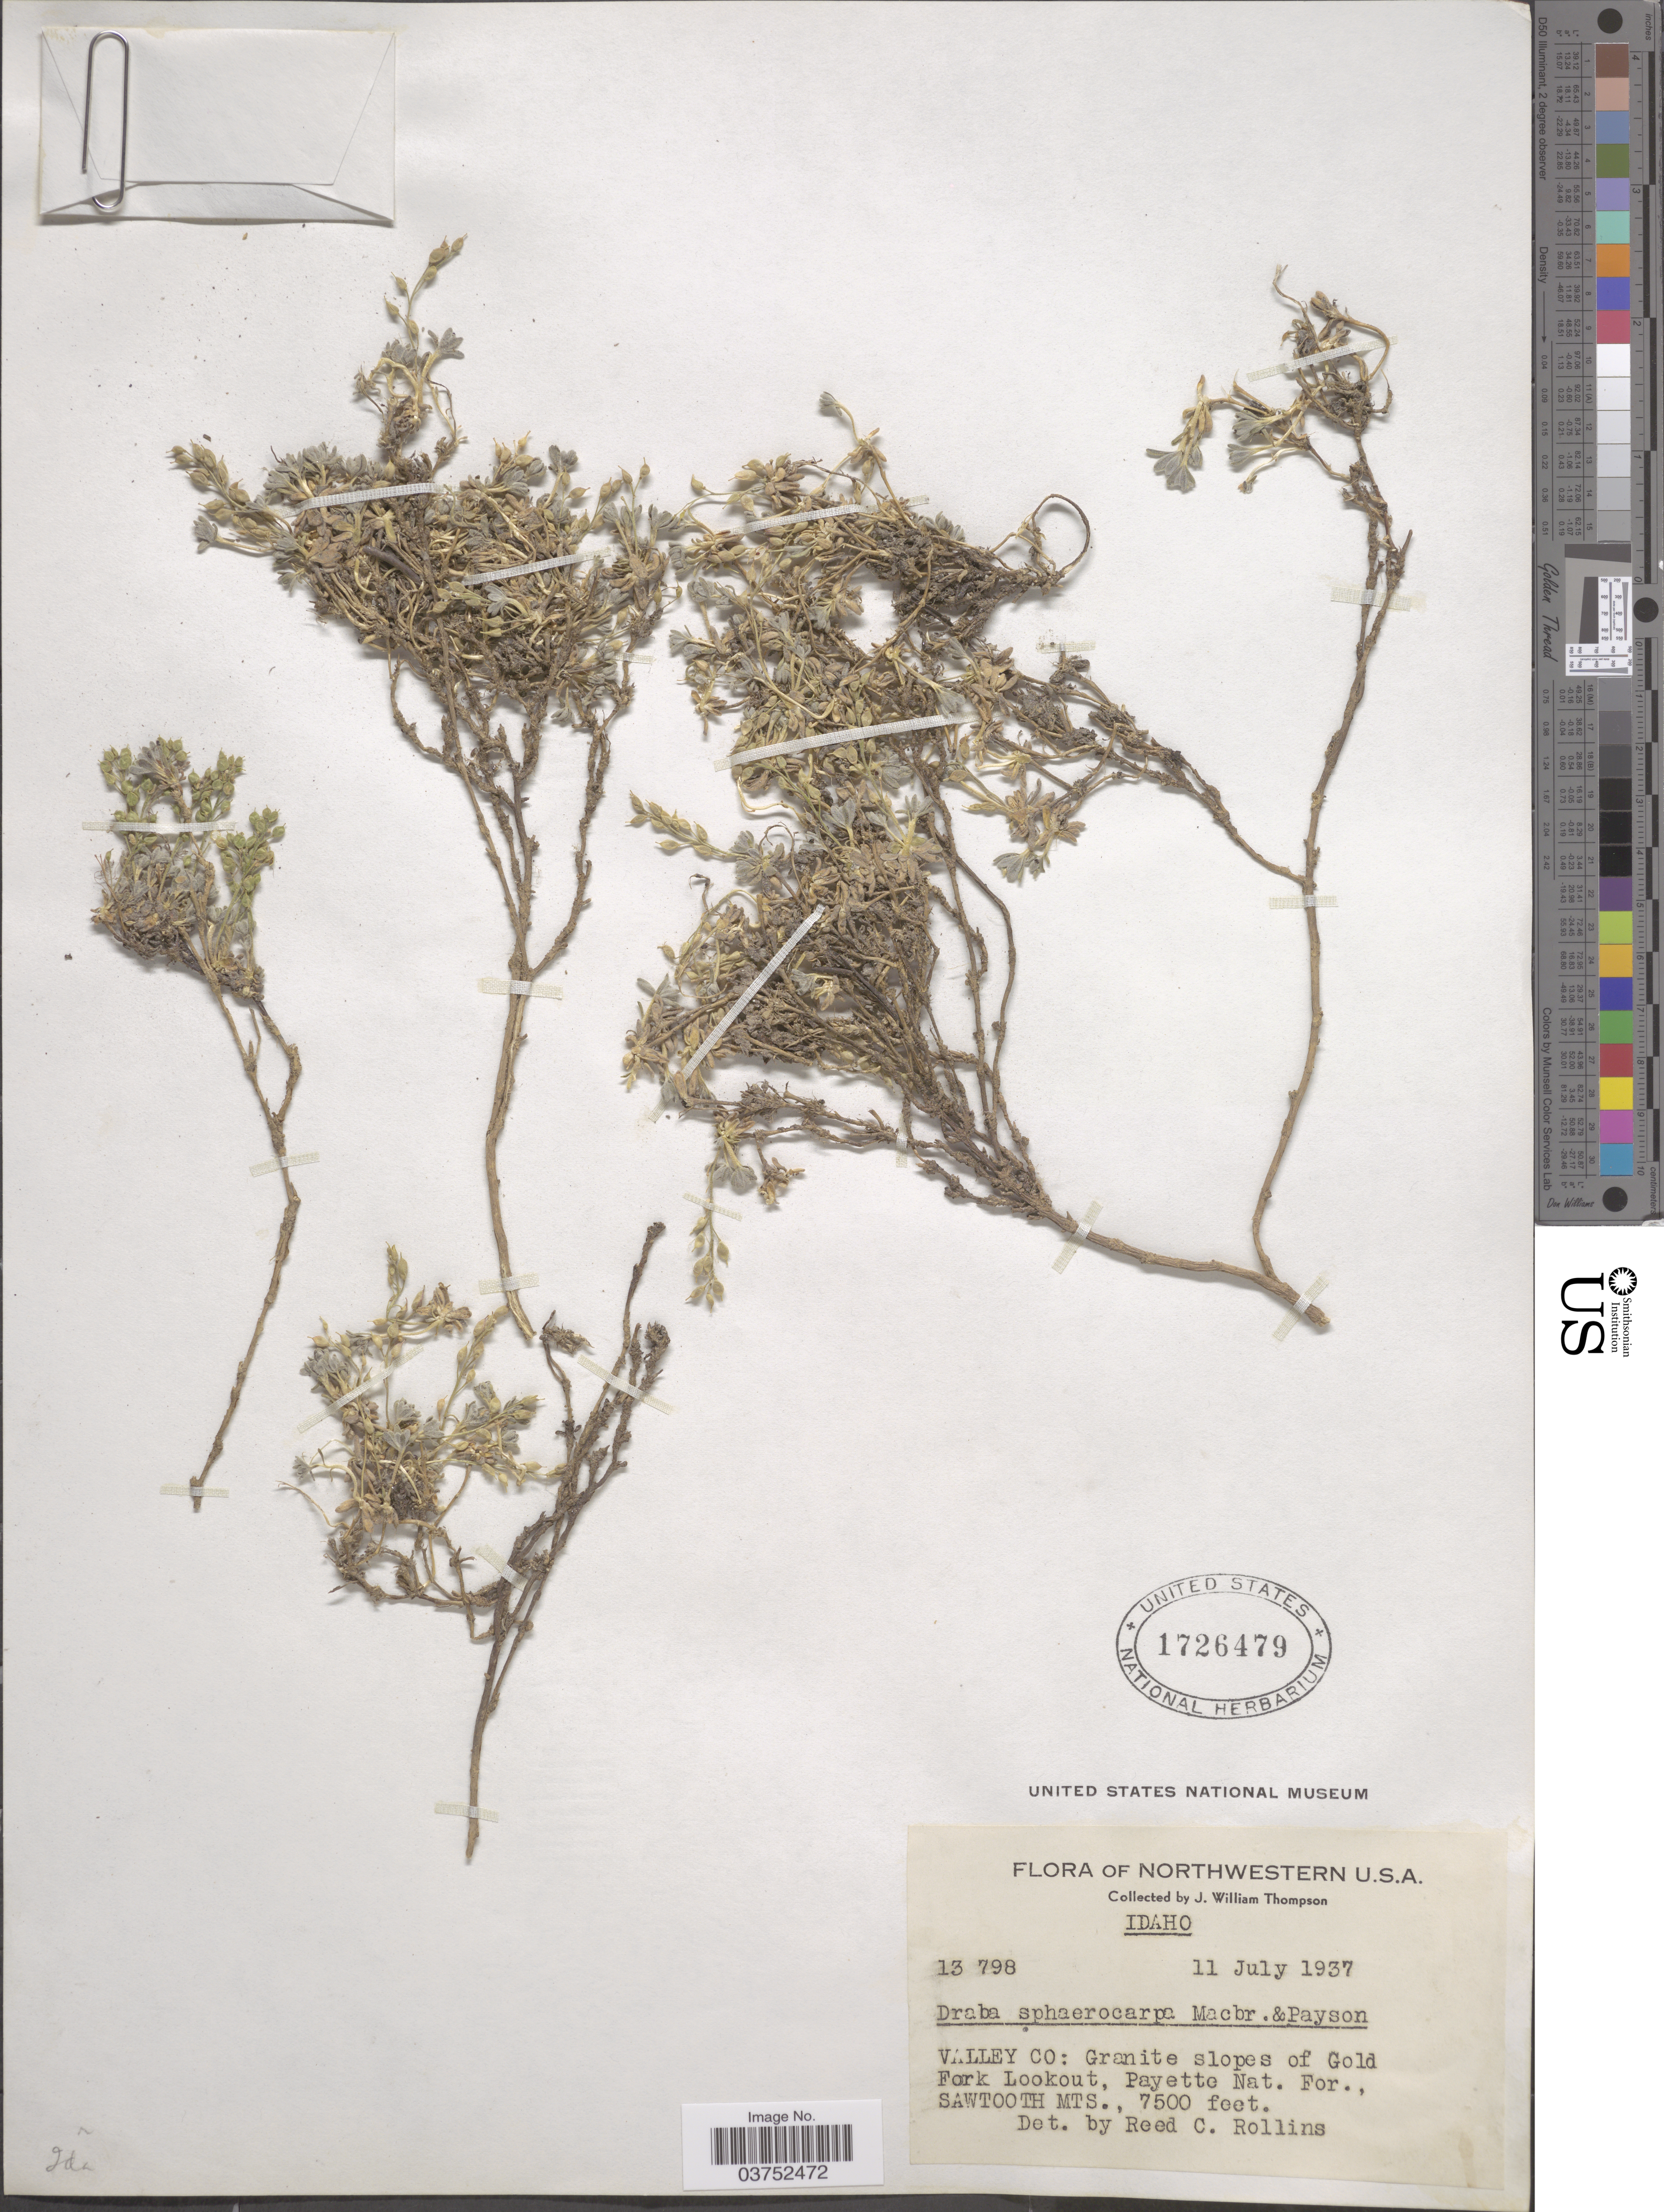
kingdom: Plantae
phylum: Tracheophyta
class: Magnoliopsida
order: Brassicales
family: Brassicaceae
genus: Draba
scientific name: Draba sphaerocarpa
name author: J.F. Macbr. & Payson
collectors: J. W. Thompson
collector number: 13798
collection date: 1937-07-11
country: United States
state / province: Idaho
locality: Northwestern U.S.A. Valley Co: Granite slopes of Gold Fork Lookout, Payette Nat. For., Sawtooth Mts.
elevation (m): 2286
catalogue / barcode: US 1726479